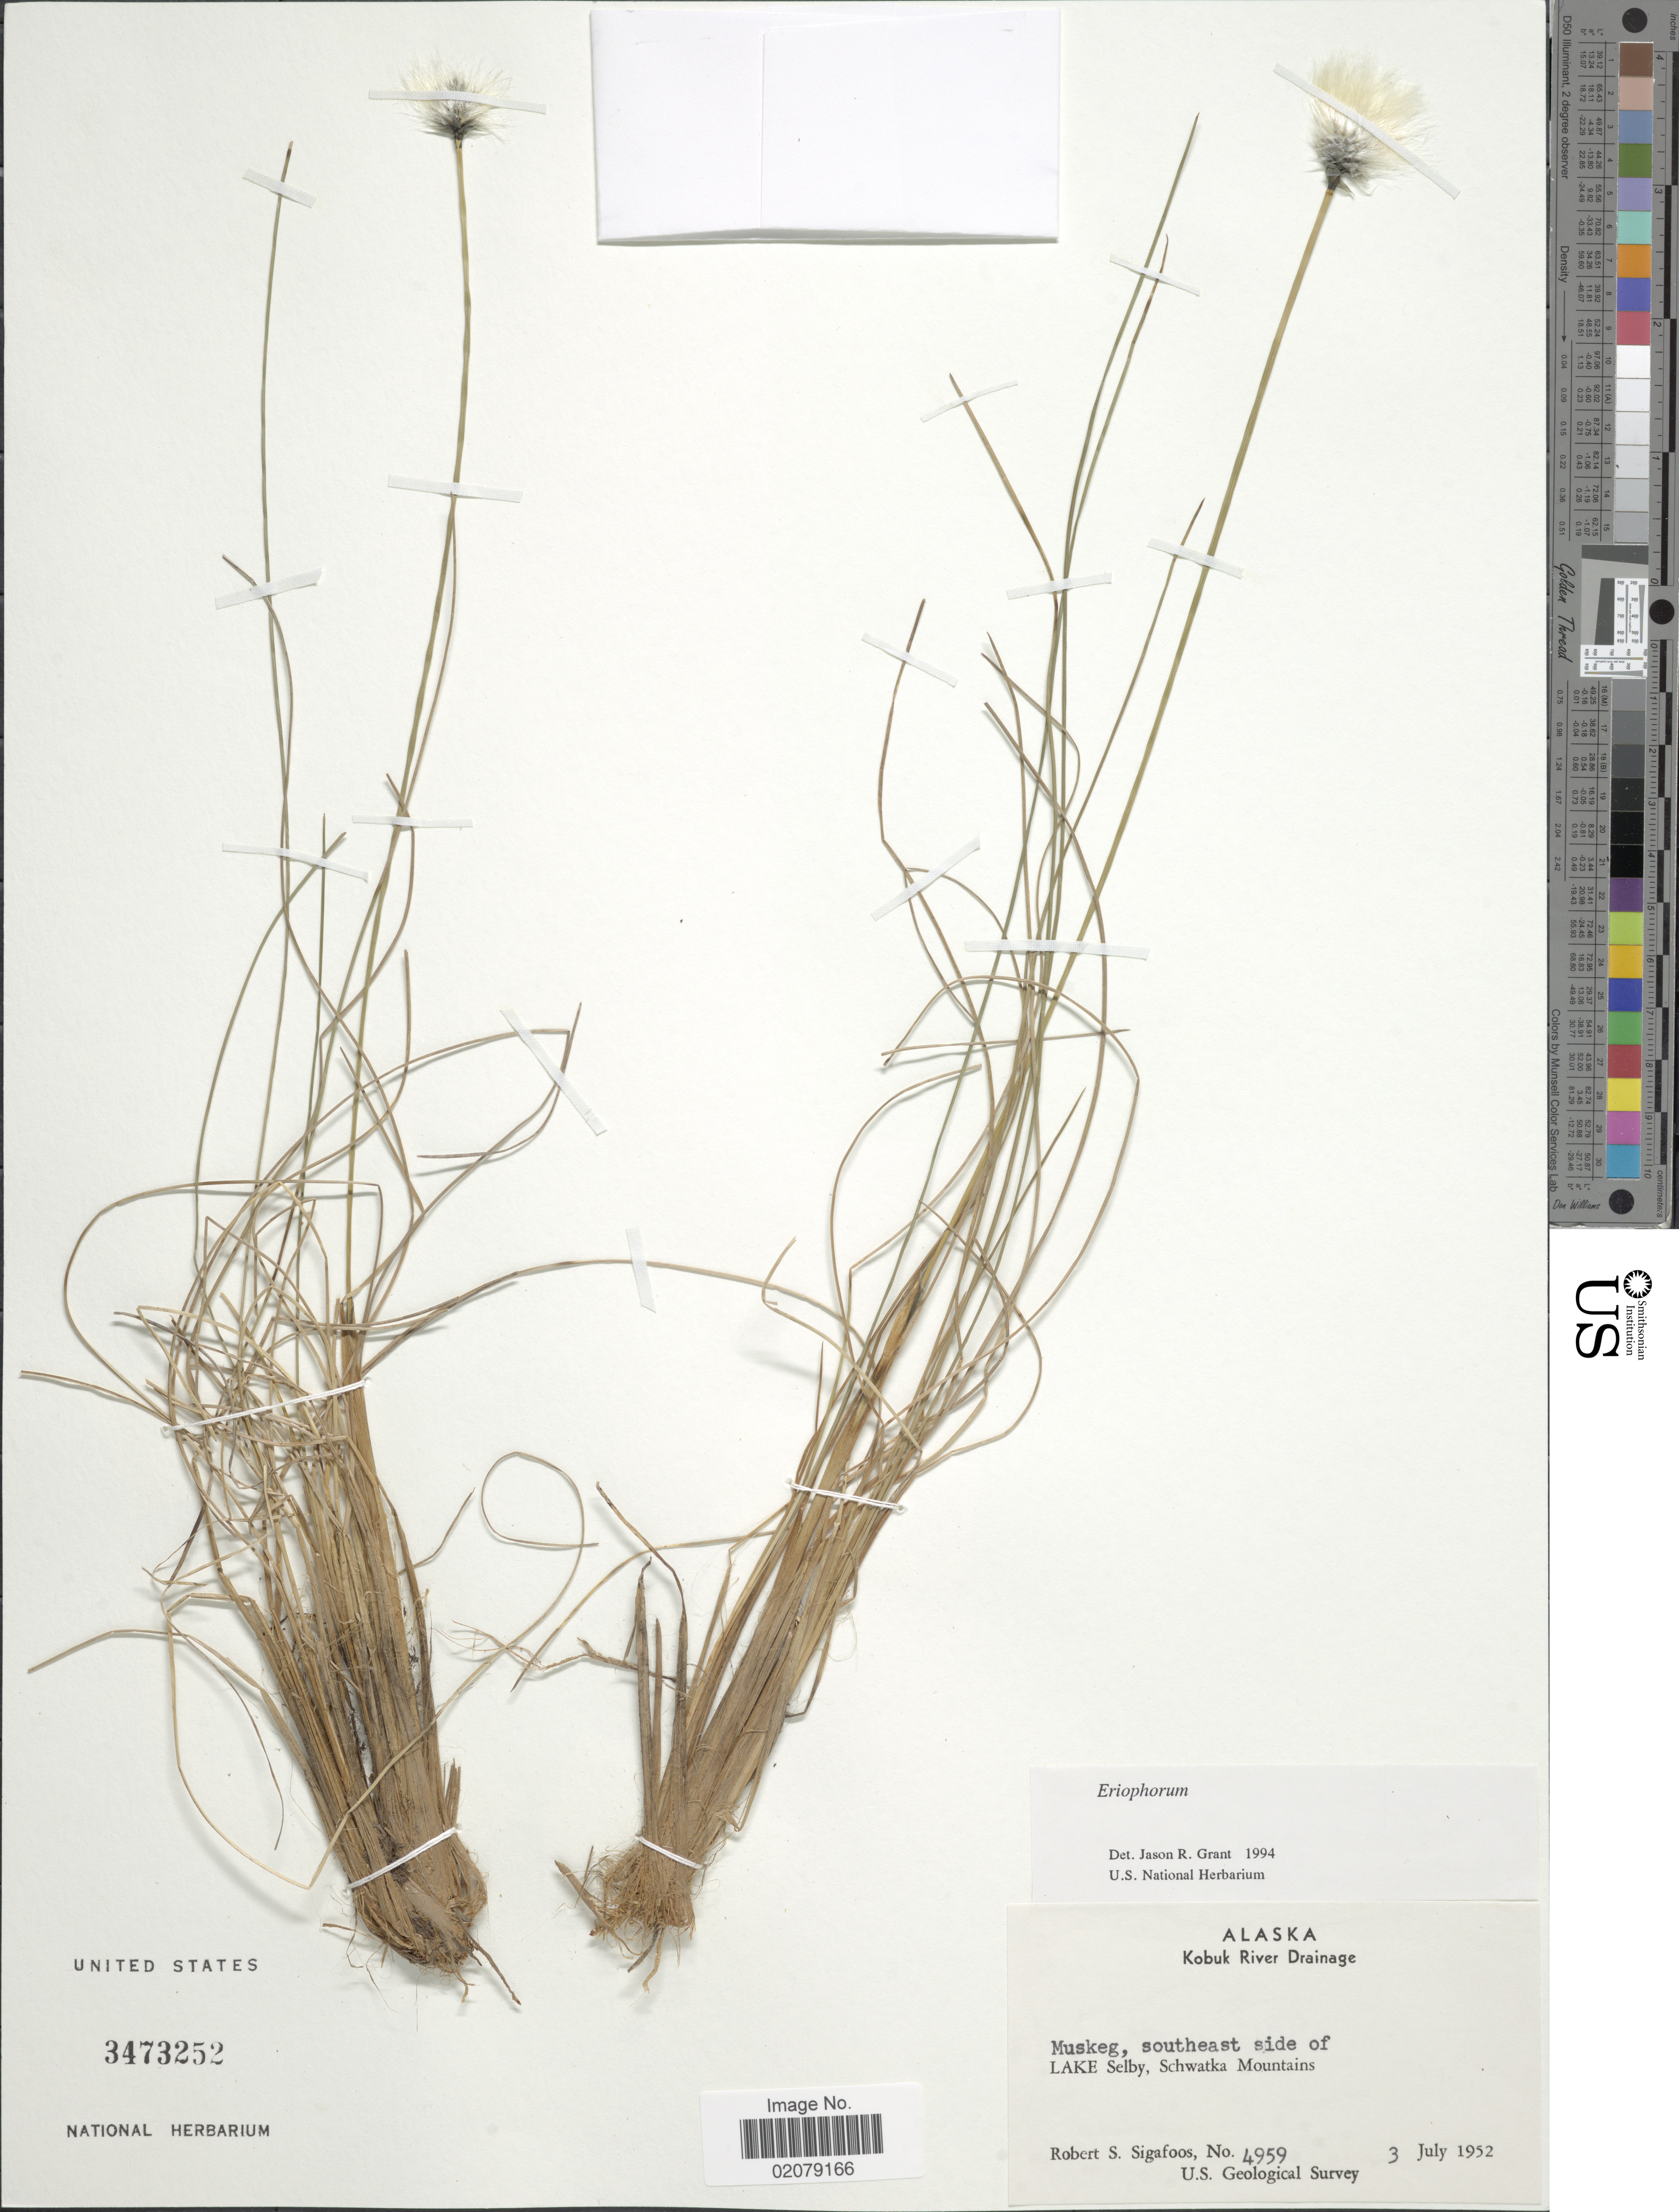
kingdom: Plantae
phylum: Tracheophyta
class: Liliopsida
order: Poales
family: Cyperaceae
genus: Eriophorum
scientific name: Eriophorum sp.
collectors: R. Sigafoos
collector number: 4959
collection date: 1952-07-03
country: United States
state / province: Alaska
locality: Kobuk River Drainage, Muskeg, southeast side of Lake Selby, Schwatka Mountains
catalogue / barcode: US 3473252